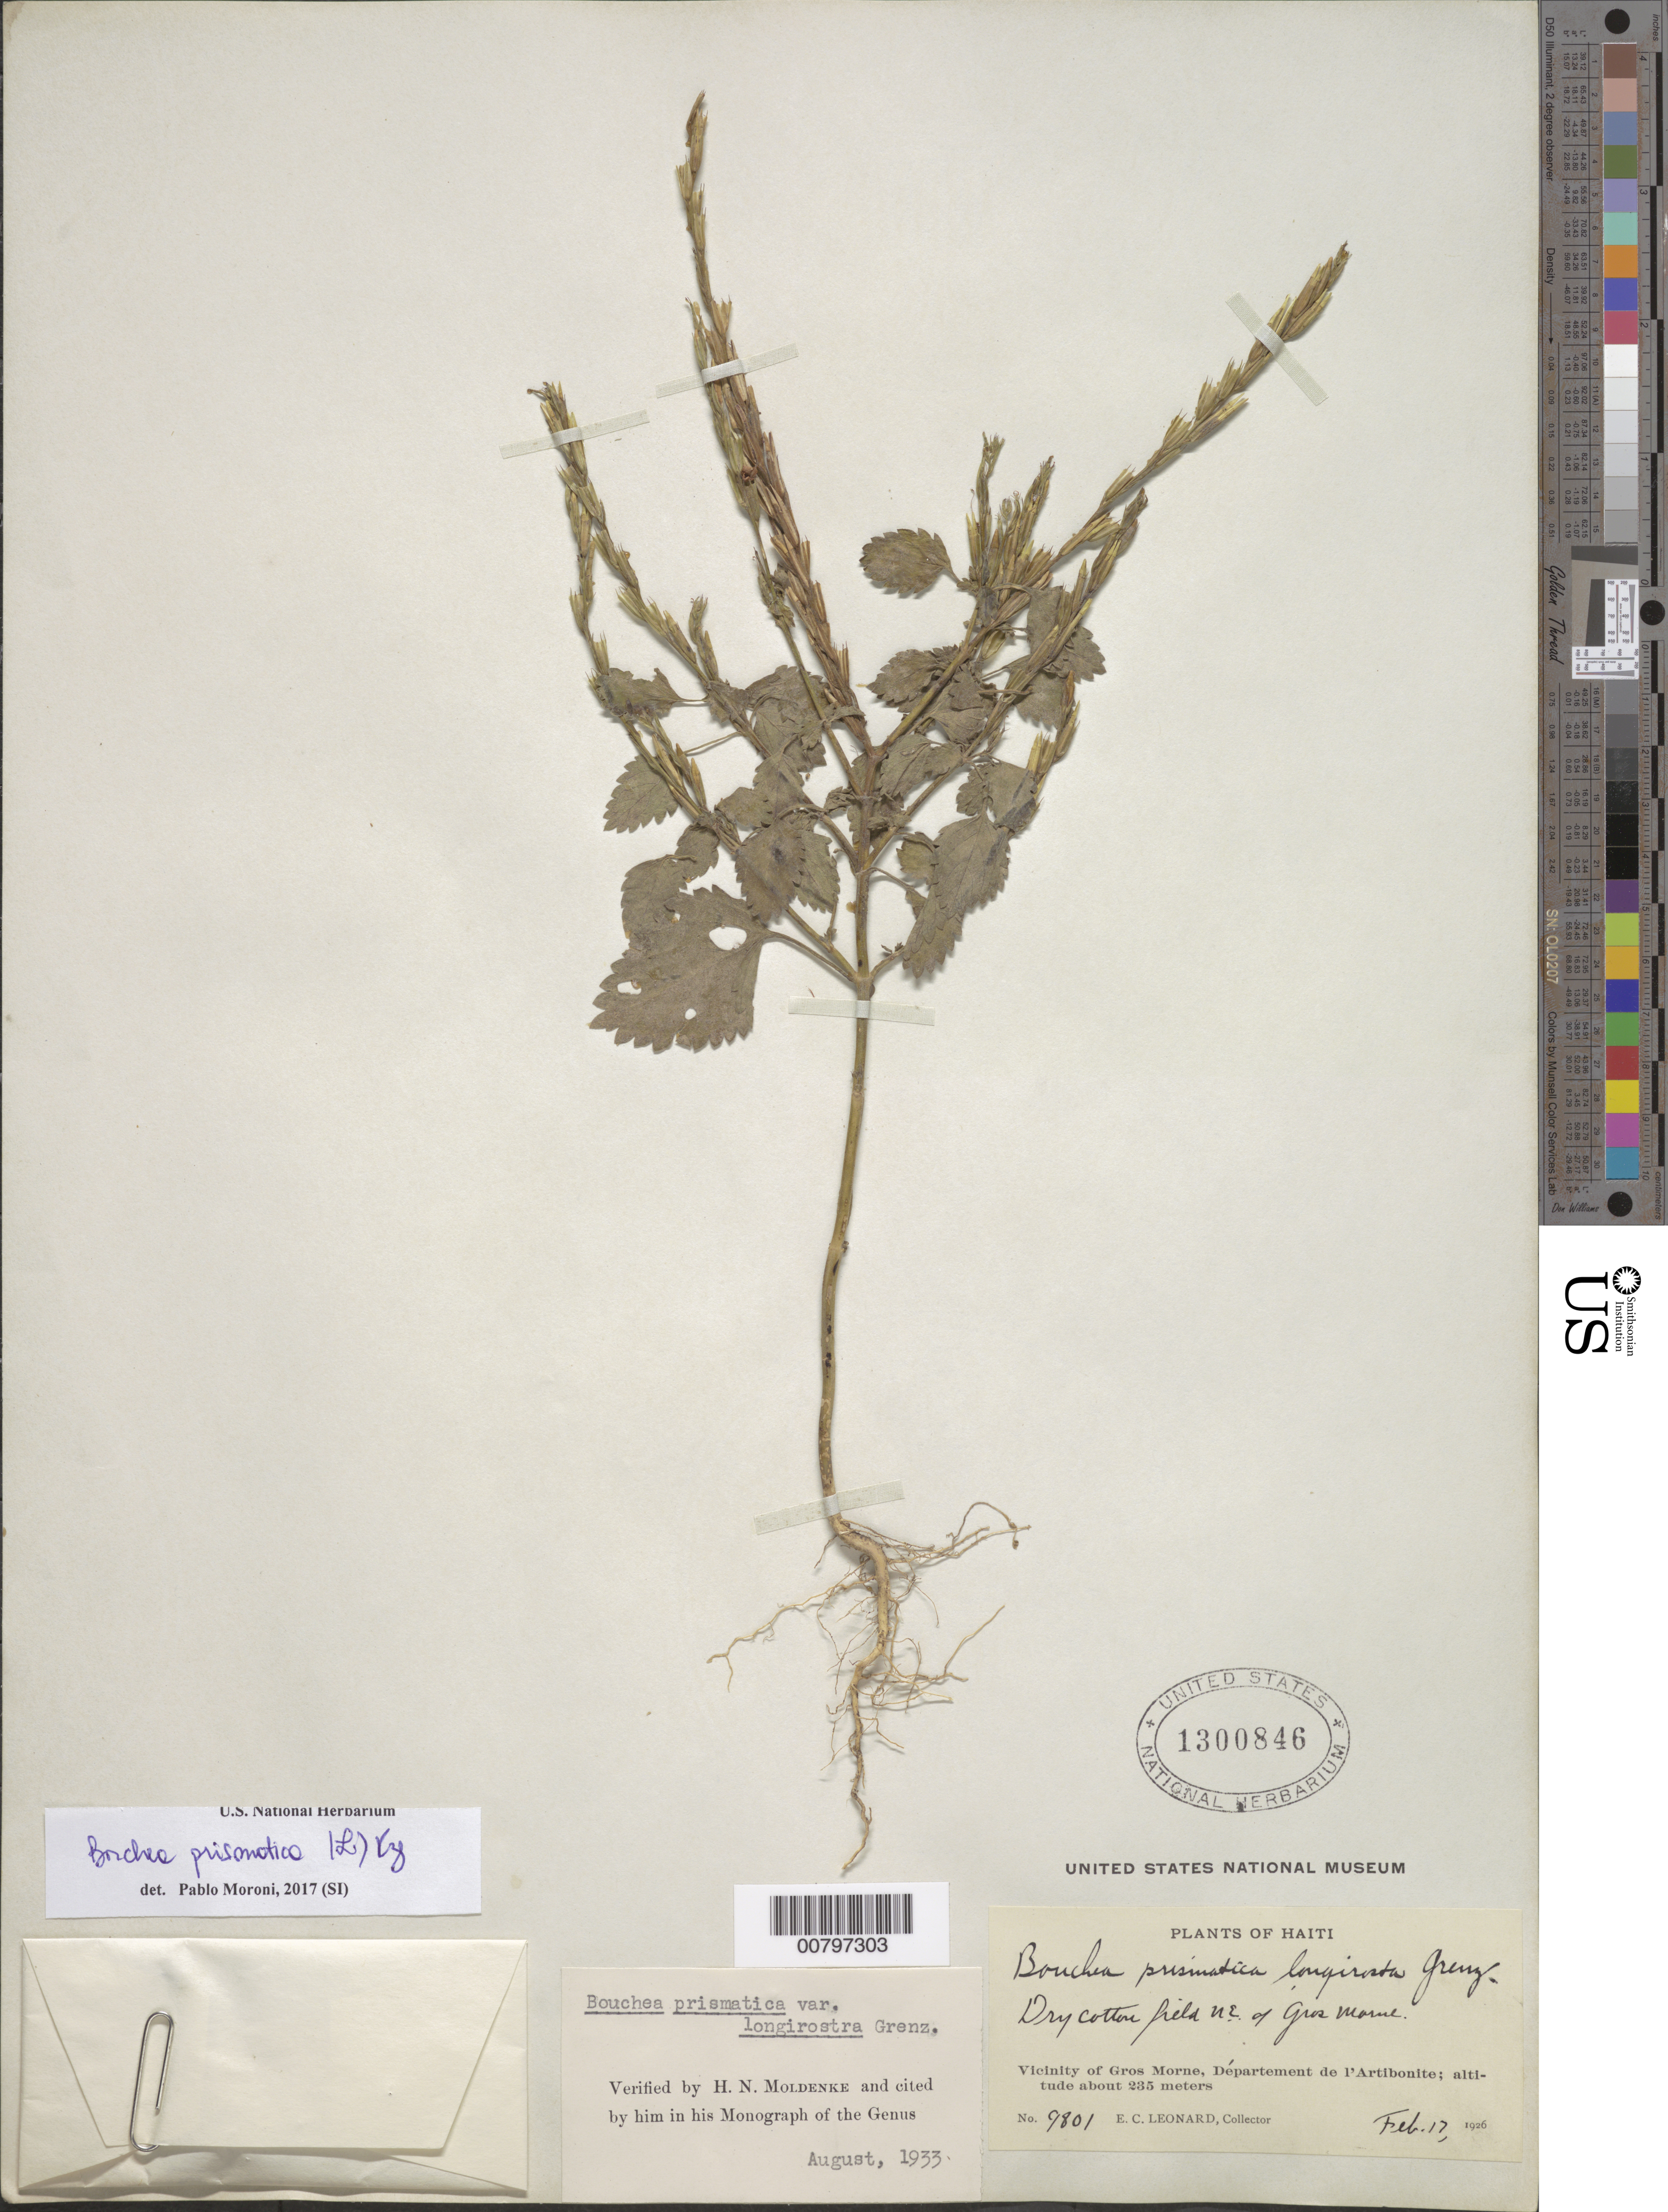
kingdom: Plantae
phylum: Tracheophyta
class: Magnoliopsida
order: Lamiales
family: Verbenaceae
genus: Bouchea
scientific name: Bouchea prismatica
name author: (L.) Kuntze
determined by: Moldenke, H. N.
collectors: E. C. Leonard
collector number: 9801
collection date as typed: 17 Feb 1926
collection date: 1926-02-17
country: Haiti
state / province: Artibonite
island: Hispaniola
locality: NE of Gros Morne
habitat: Dry cotton fields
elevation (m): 235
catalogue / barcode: US 1300846